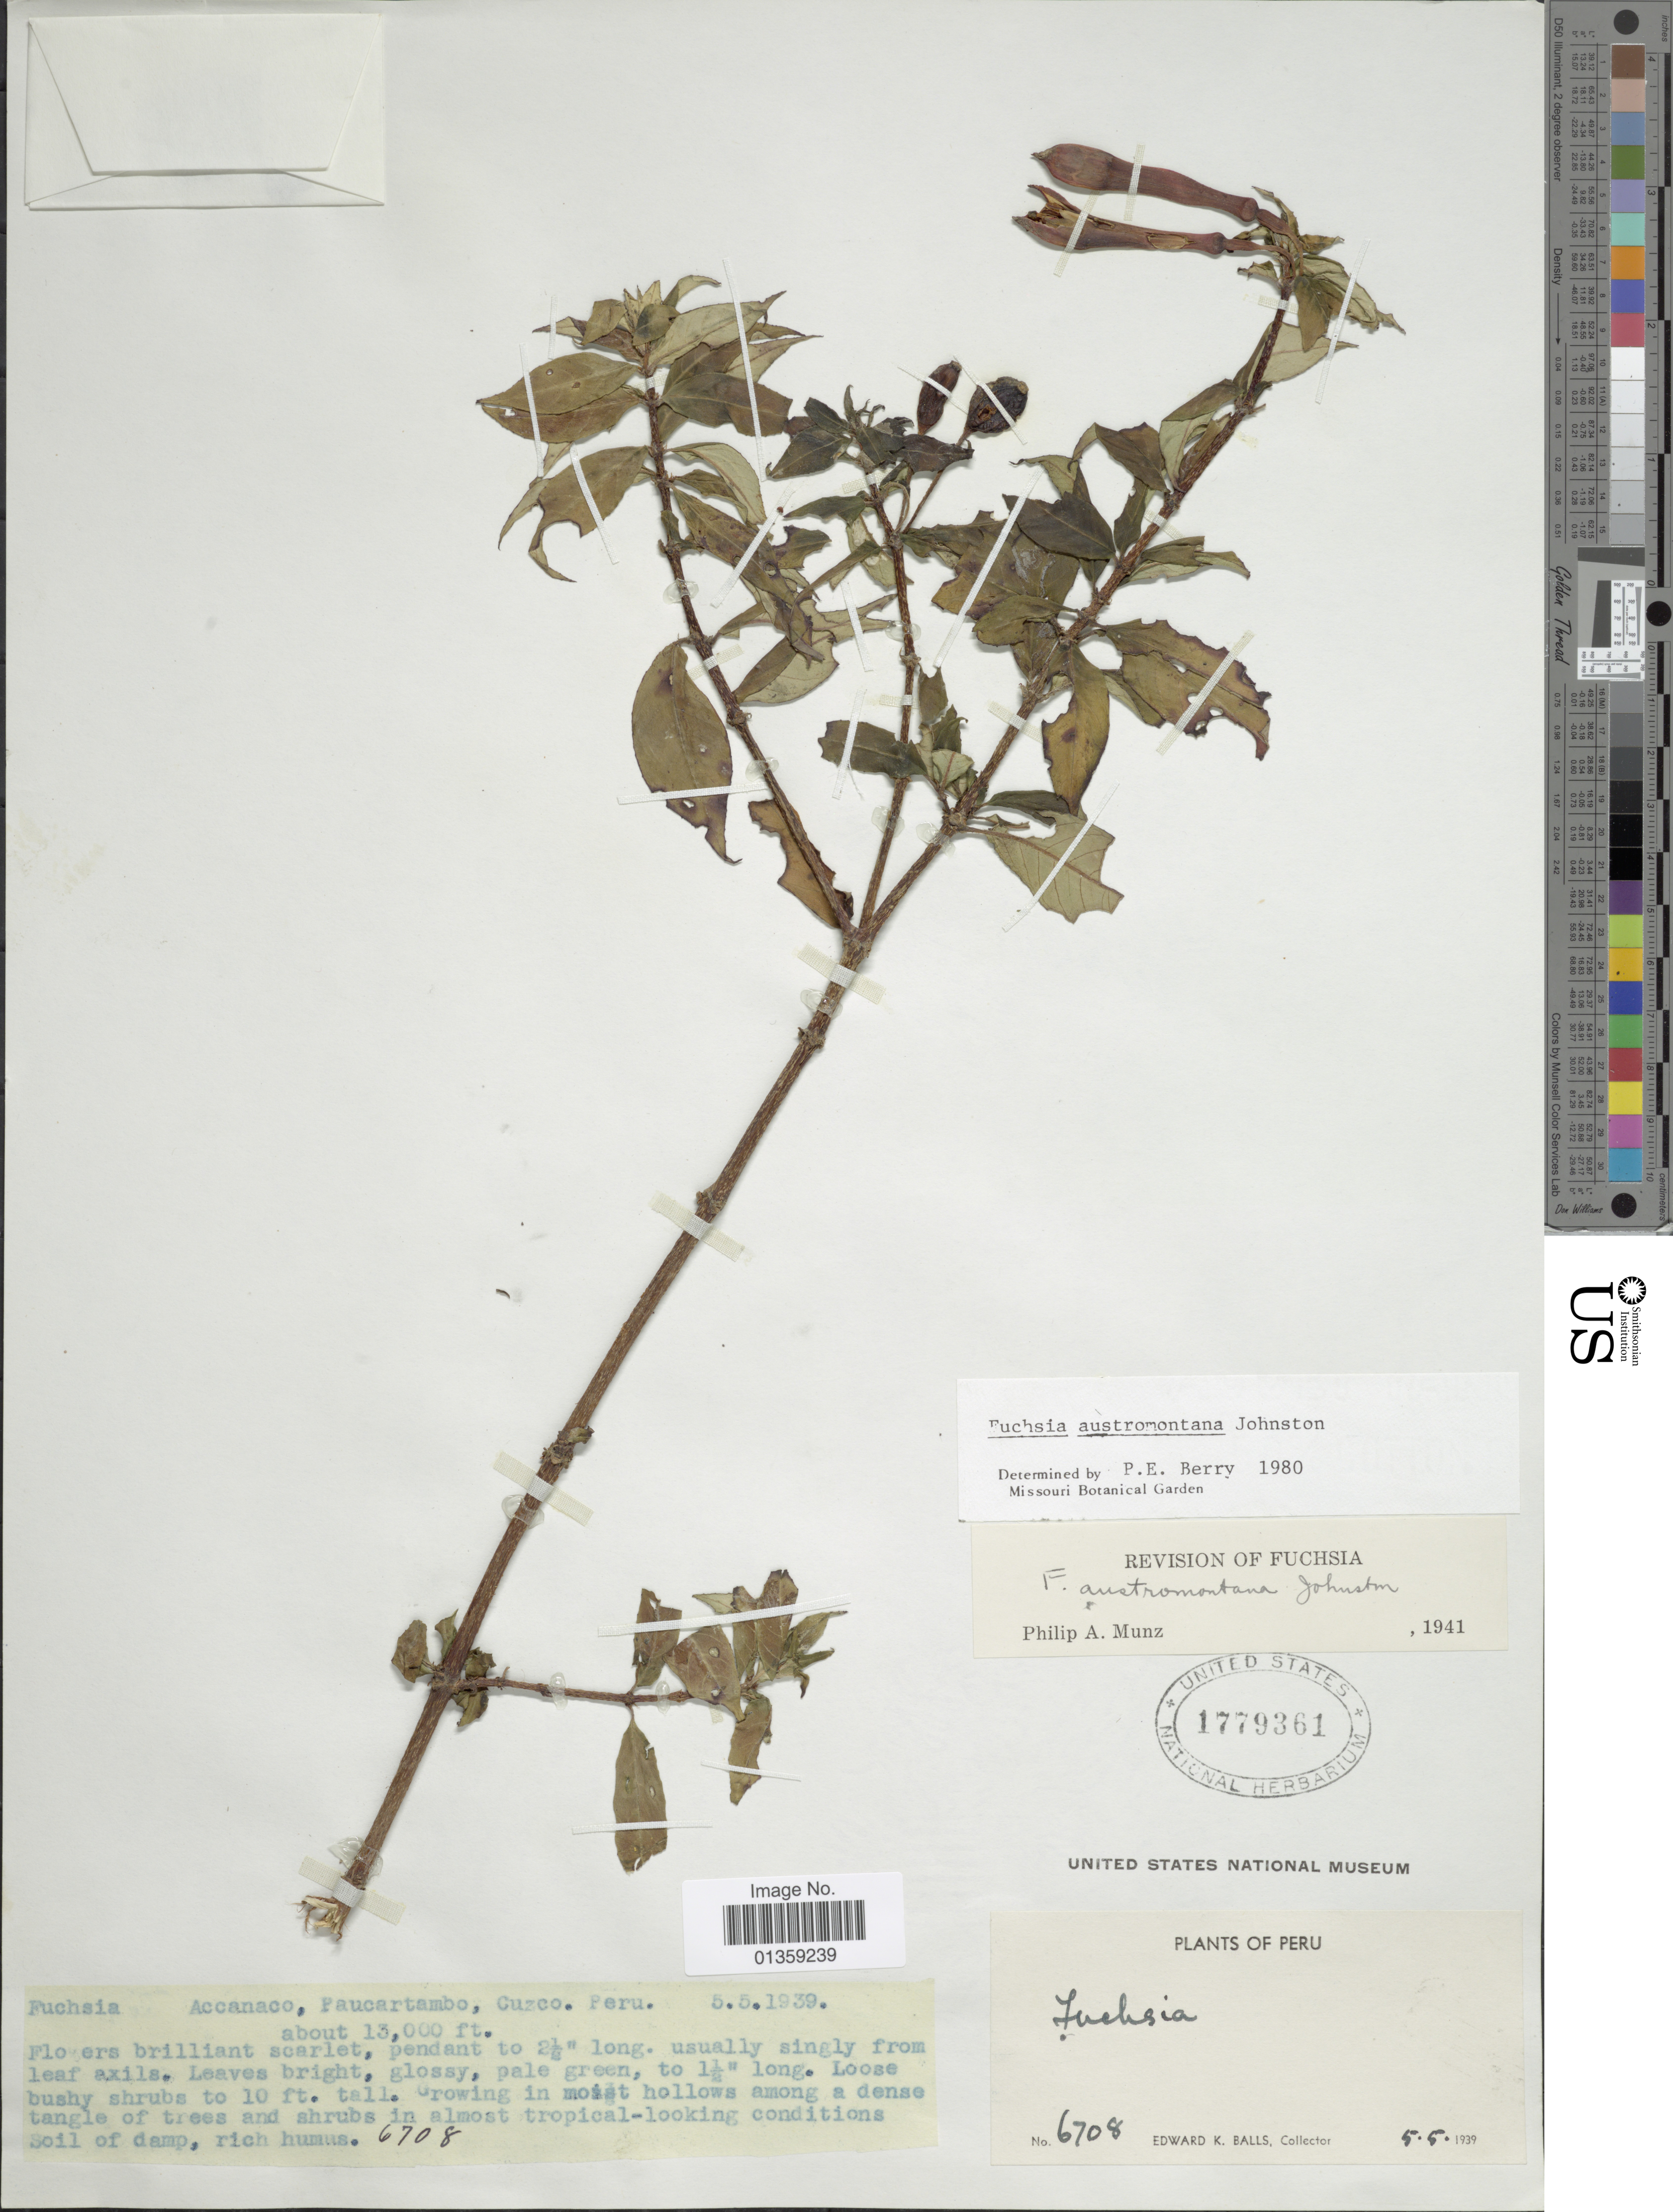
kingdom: Plantae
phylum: Tracheophyta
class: Magnoliopsida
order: Myrtales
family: Onagraceae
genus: Fuchsia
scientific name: Fuchsia austromontana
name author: I.M. Johnst.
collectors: E. K. Balls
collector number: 6708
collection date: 1939-05-05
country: Peru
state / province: Cusco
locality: Accanaco, Paucartambo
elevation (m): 3962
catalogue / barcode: US 1779361